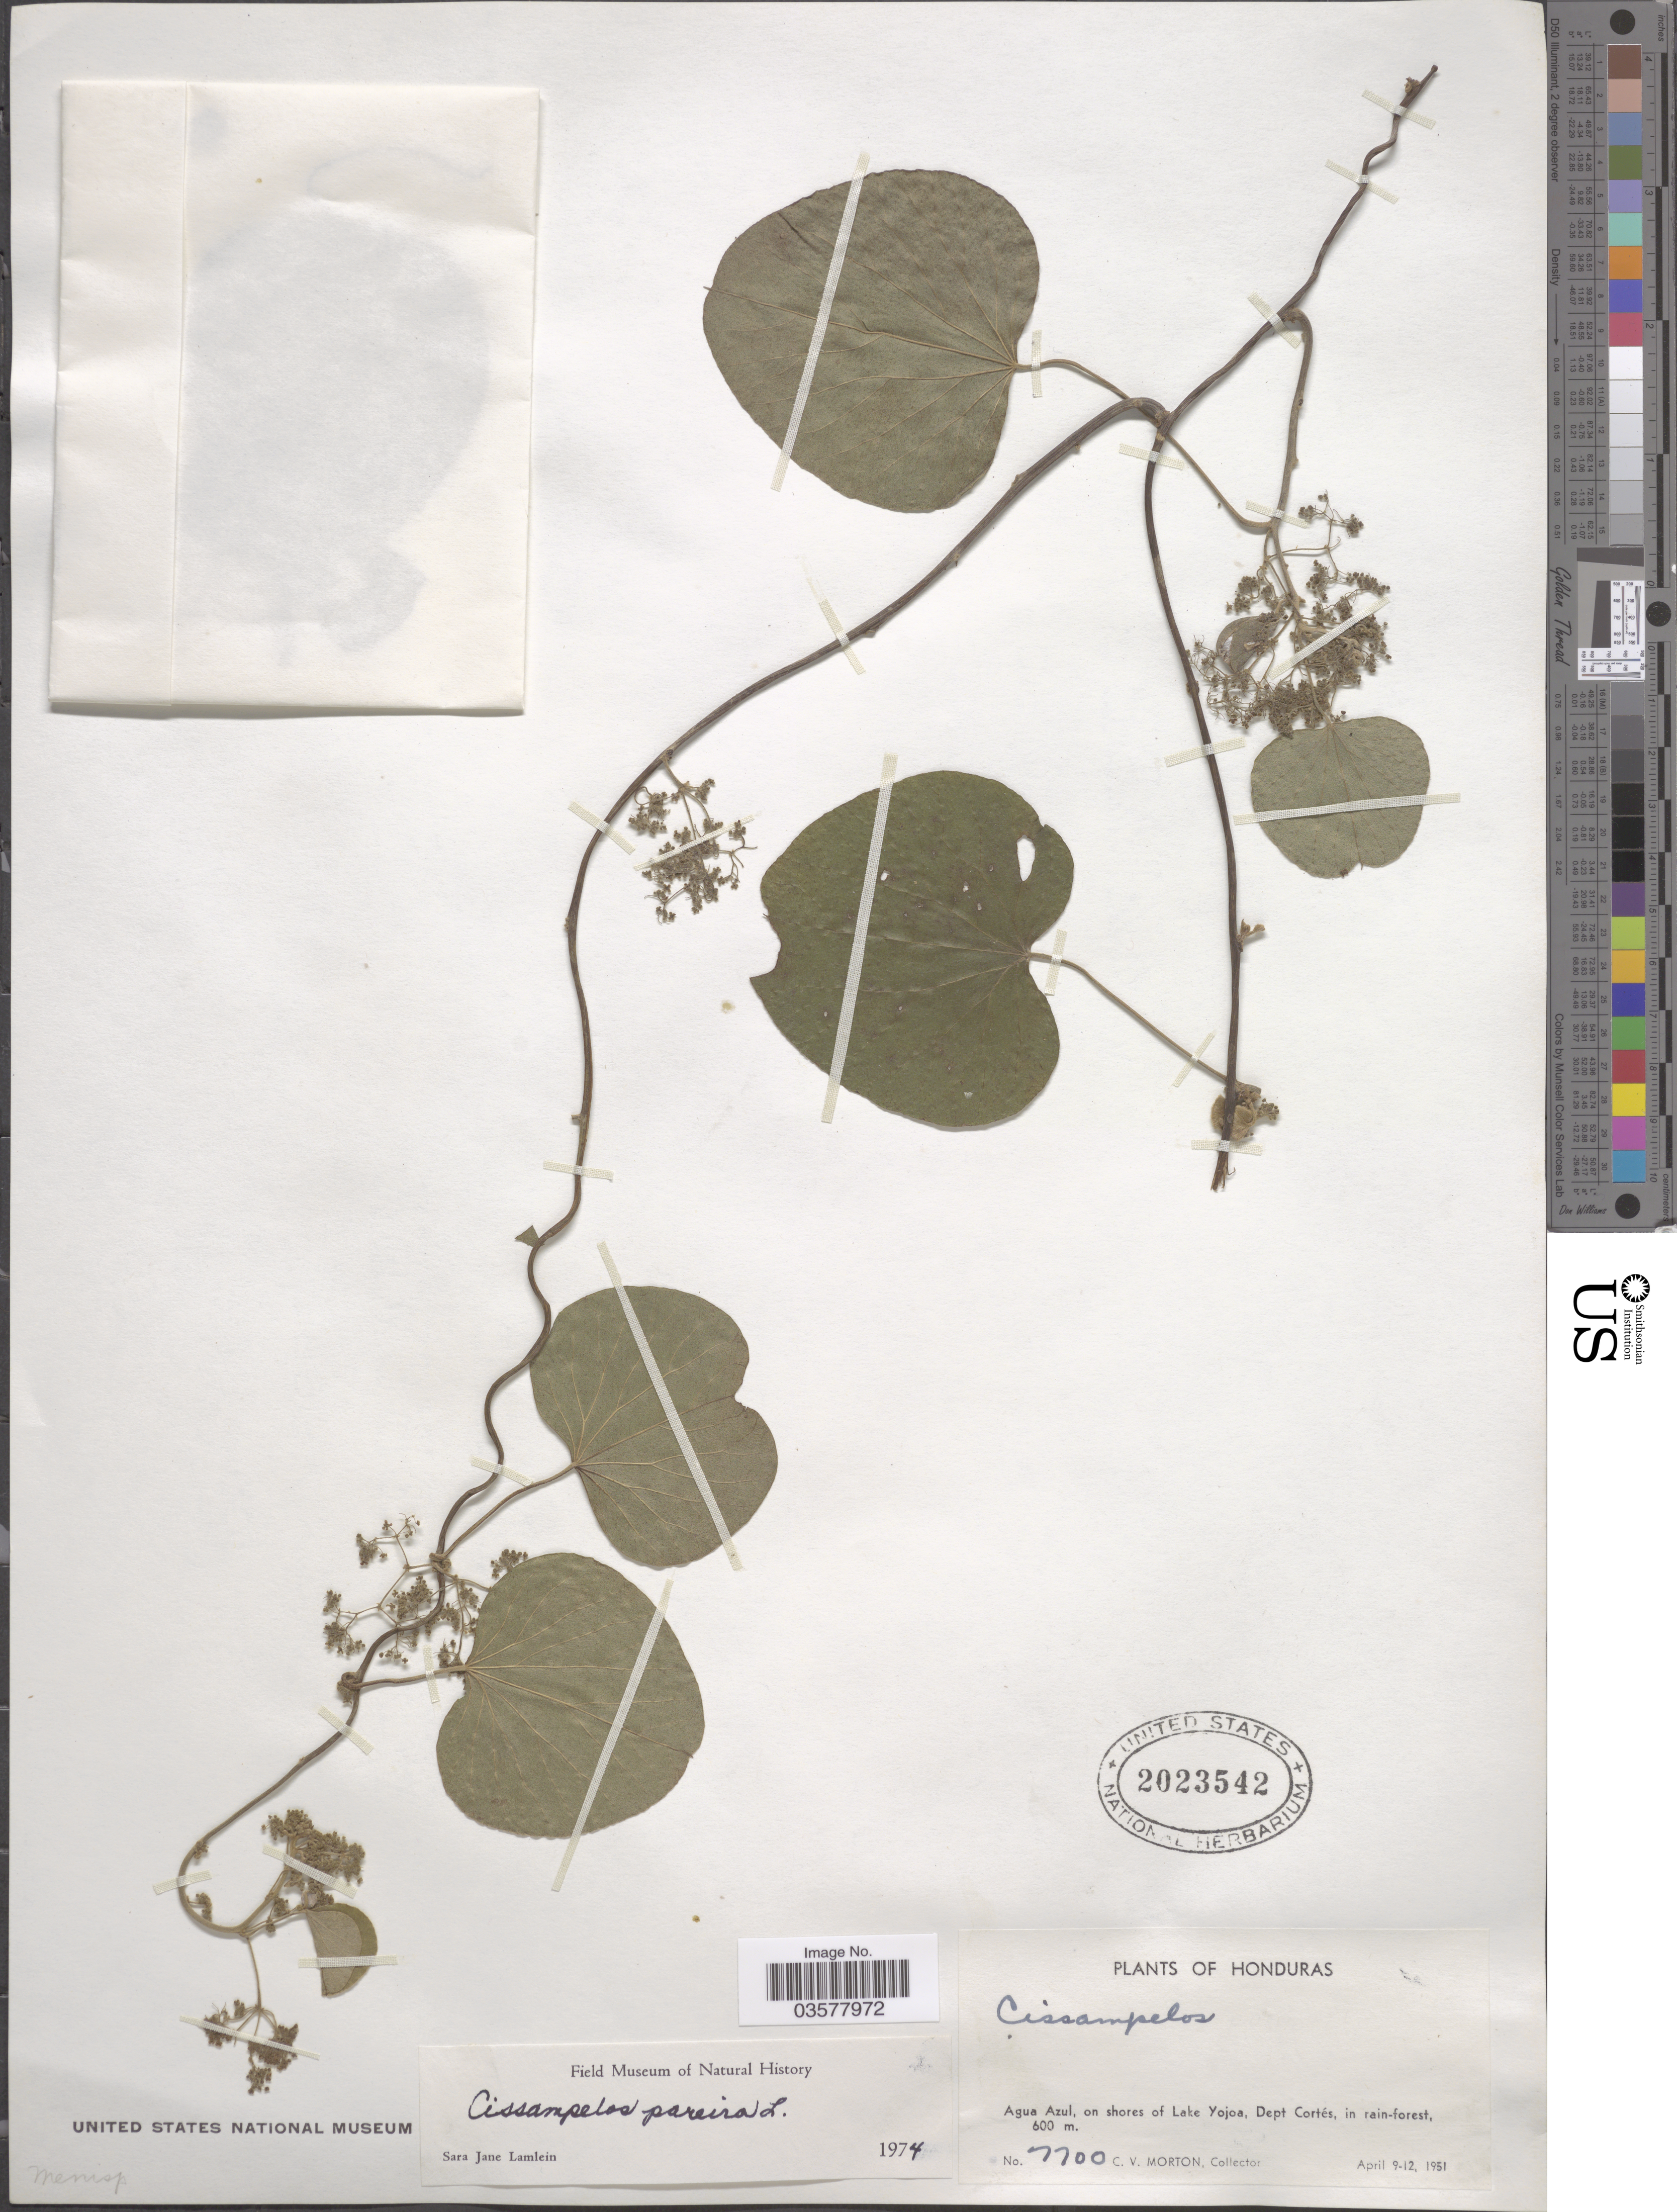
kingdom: Plantae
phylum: Tracheophyta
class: Magnoliopsida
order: Ranunculales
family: Menispermaceae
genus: Cissampelos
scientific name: Cissampelos pareira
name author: L.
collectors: C. V. Morton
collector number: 7700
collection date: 1951-04-09/1951-04-12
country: Honduras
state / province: Cortes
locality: Agua Azul, on shores of Lake Yojoa, Dept Cortés.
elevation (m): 600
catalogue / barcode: US 2023542